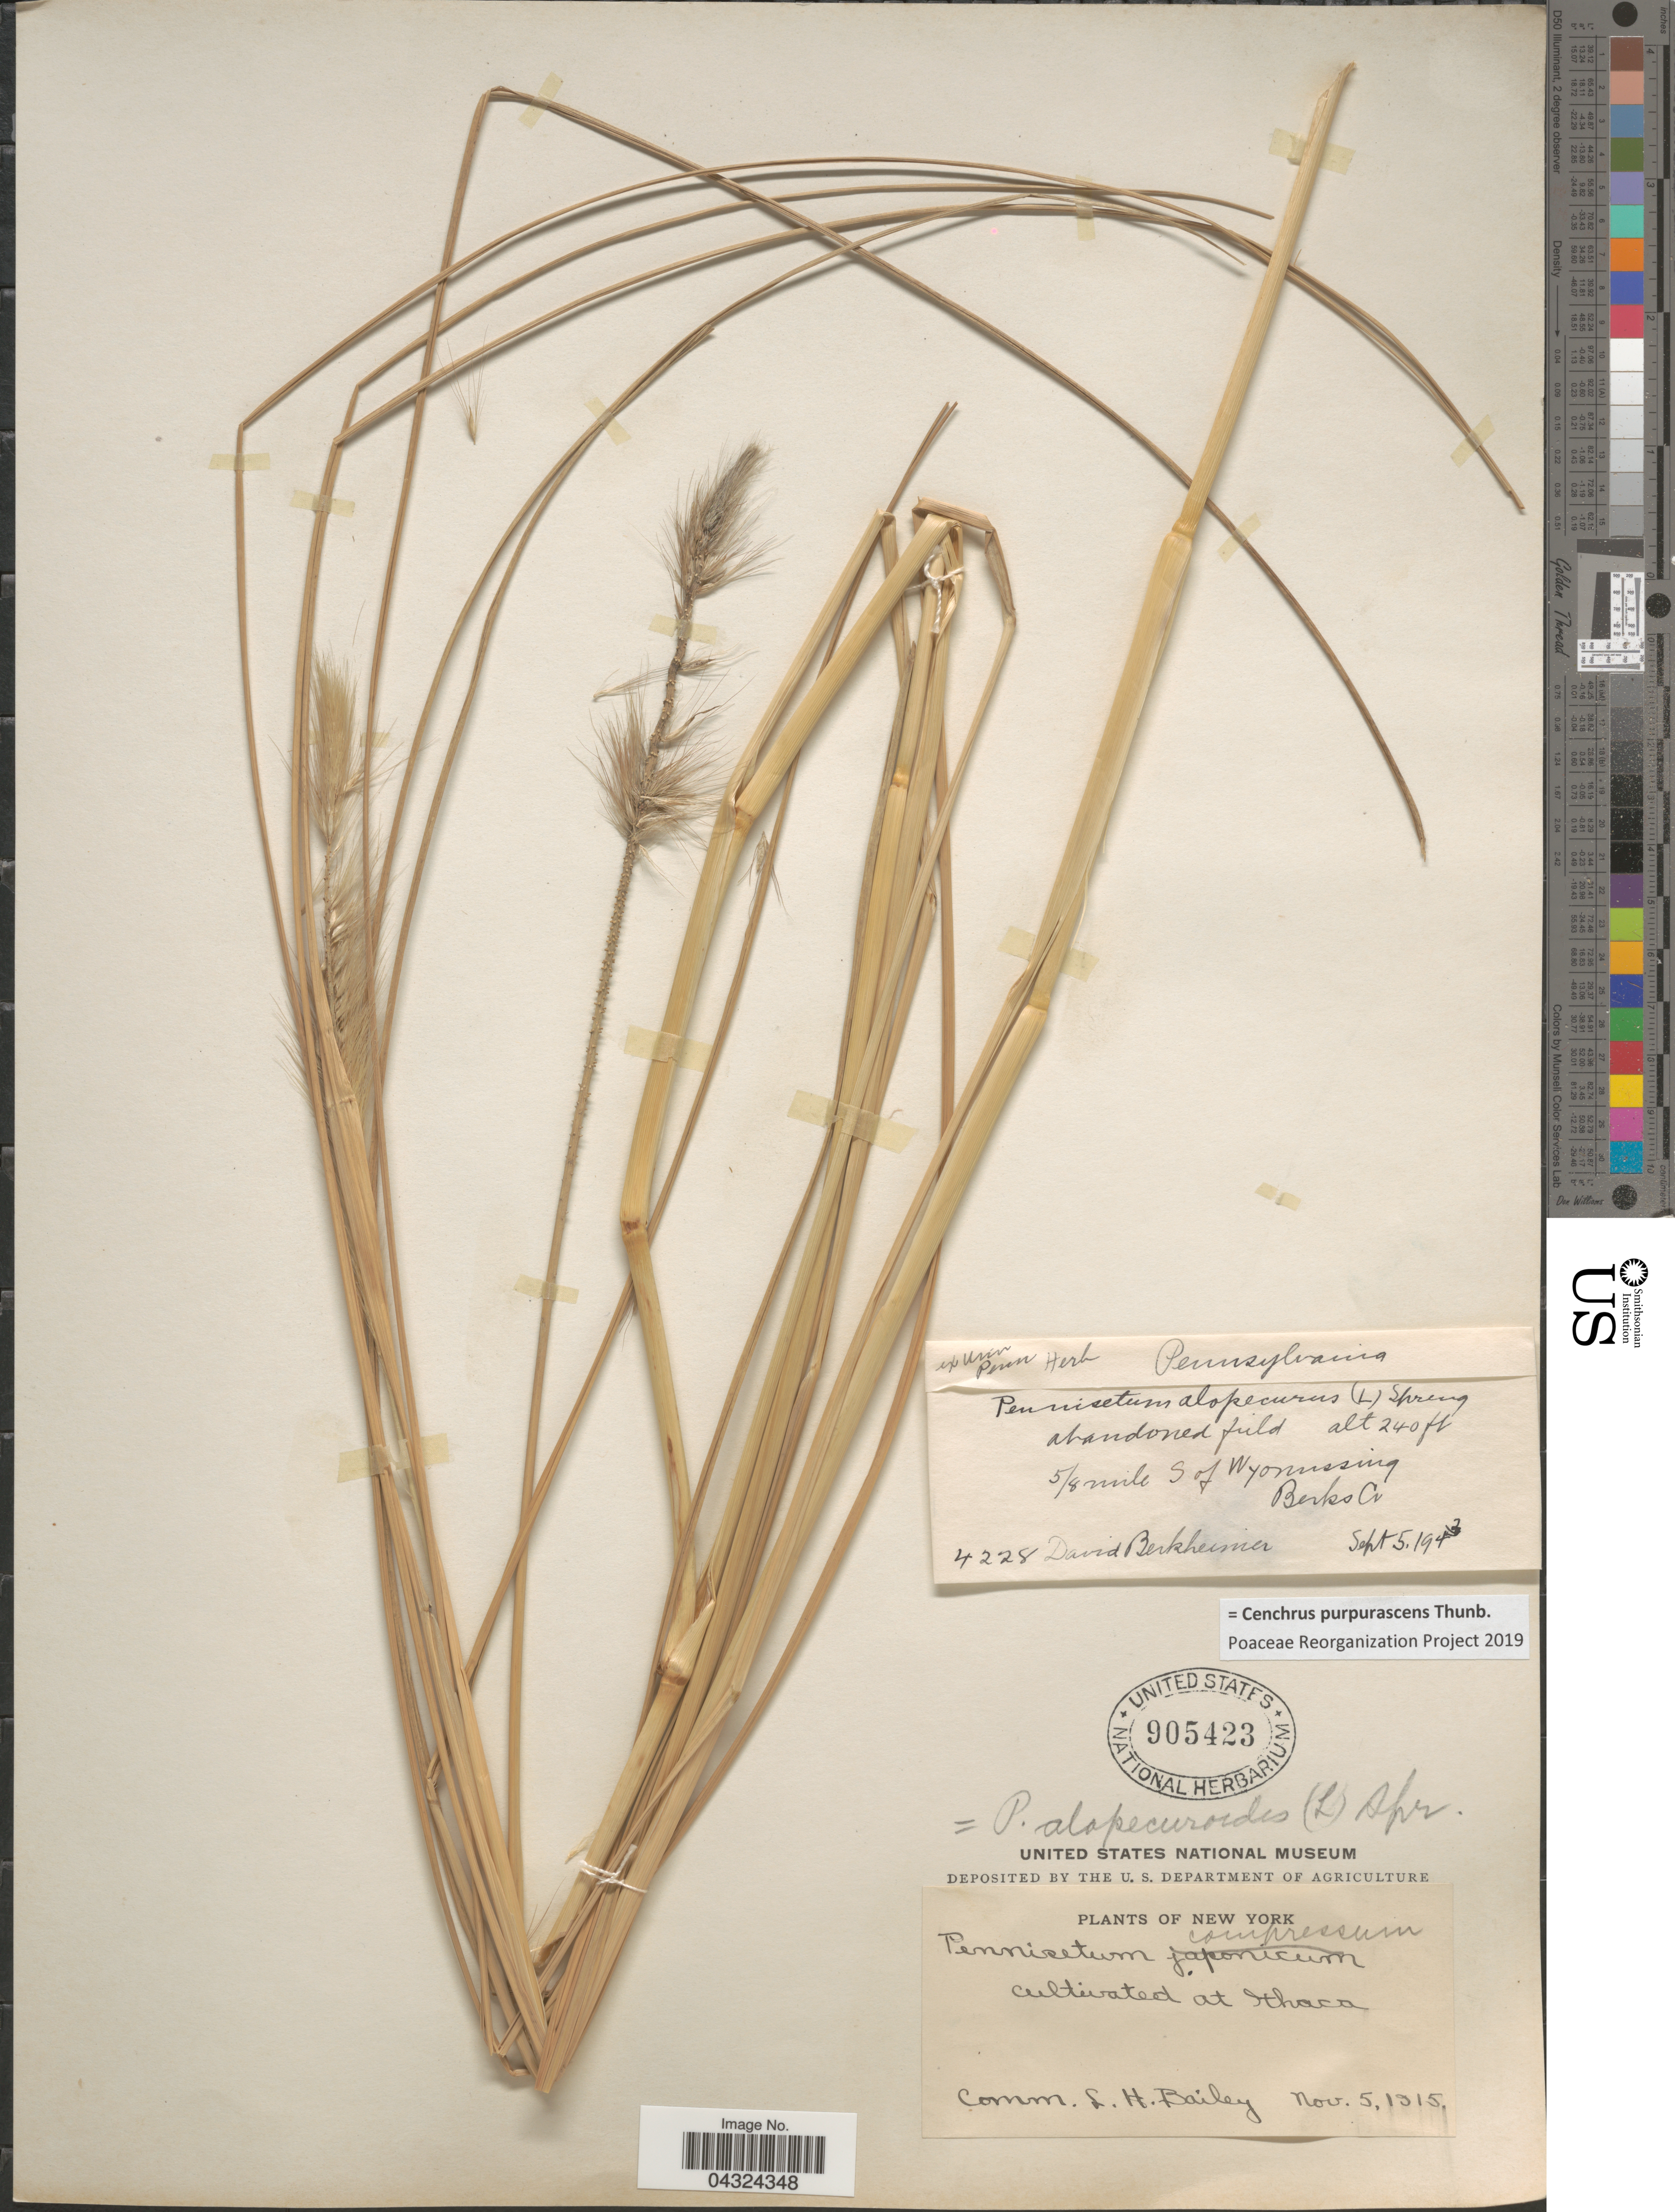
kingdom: Plantae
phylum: Tracheophyta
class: Liliopsida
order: Poales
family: Poaceae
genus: Cenchrus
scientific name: Cenchrus purpurascens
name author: Thunb.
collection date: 1915-11-05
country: United States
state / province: New York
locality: At Ithaca.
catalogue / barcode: US 905423-2